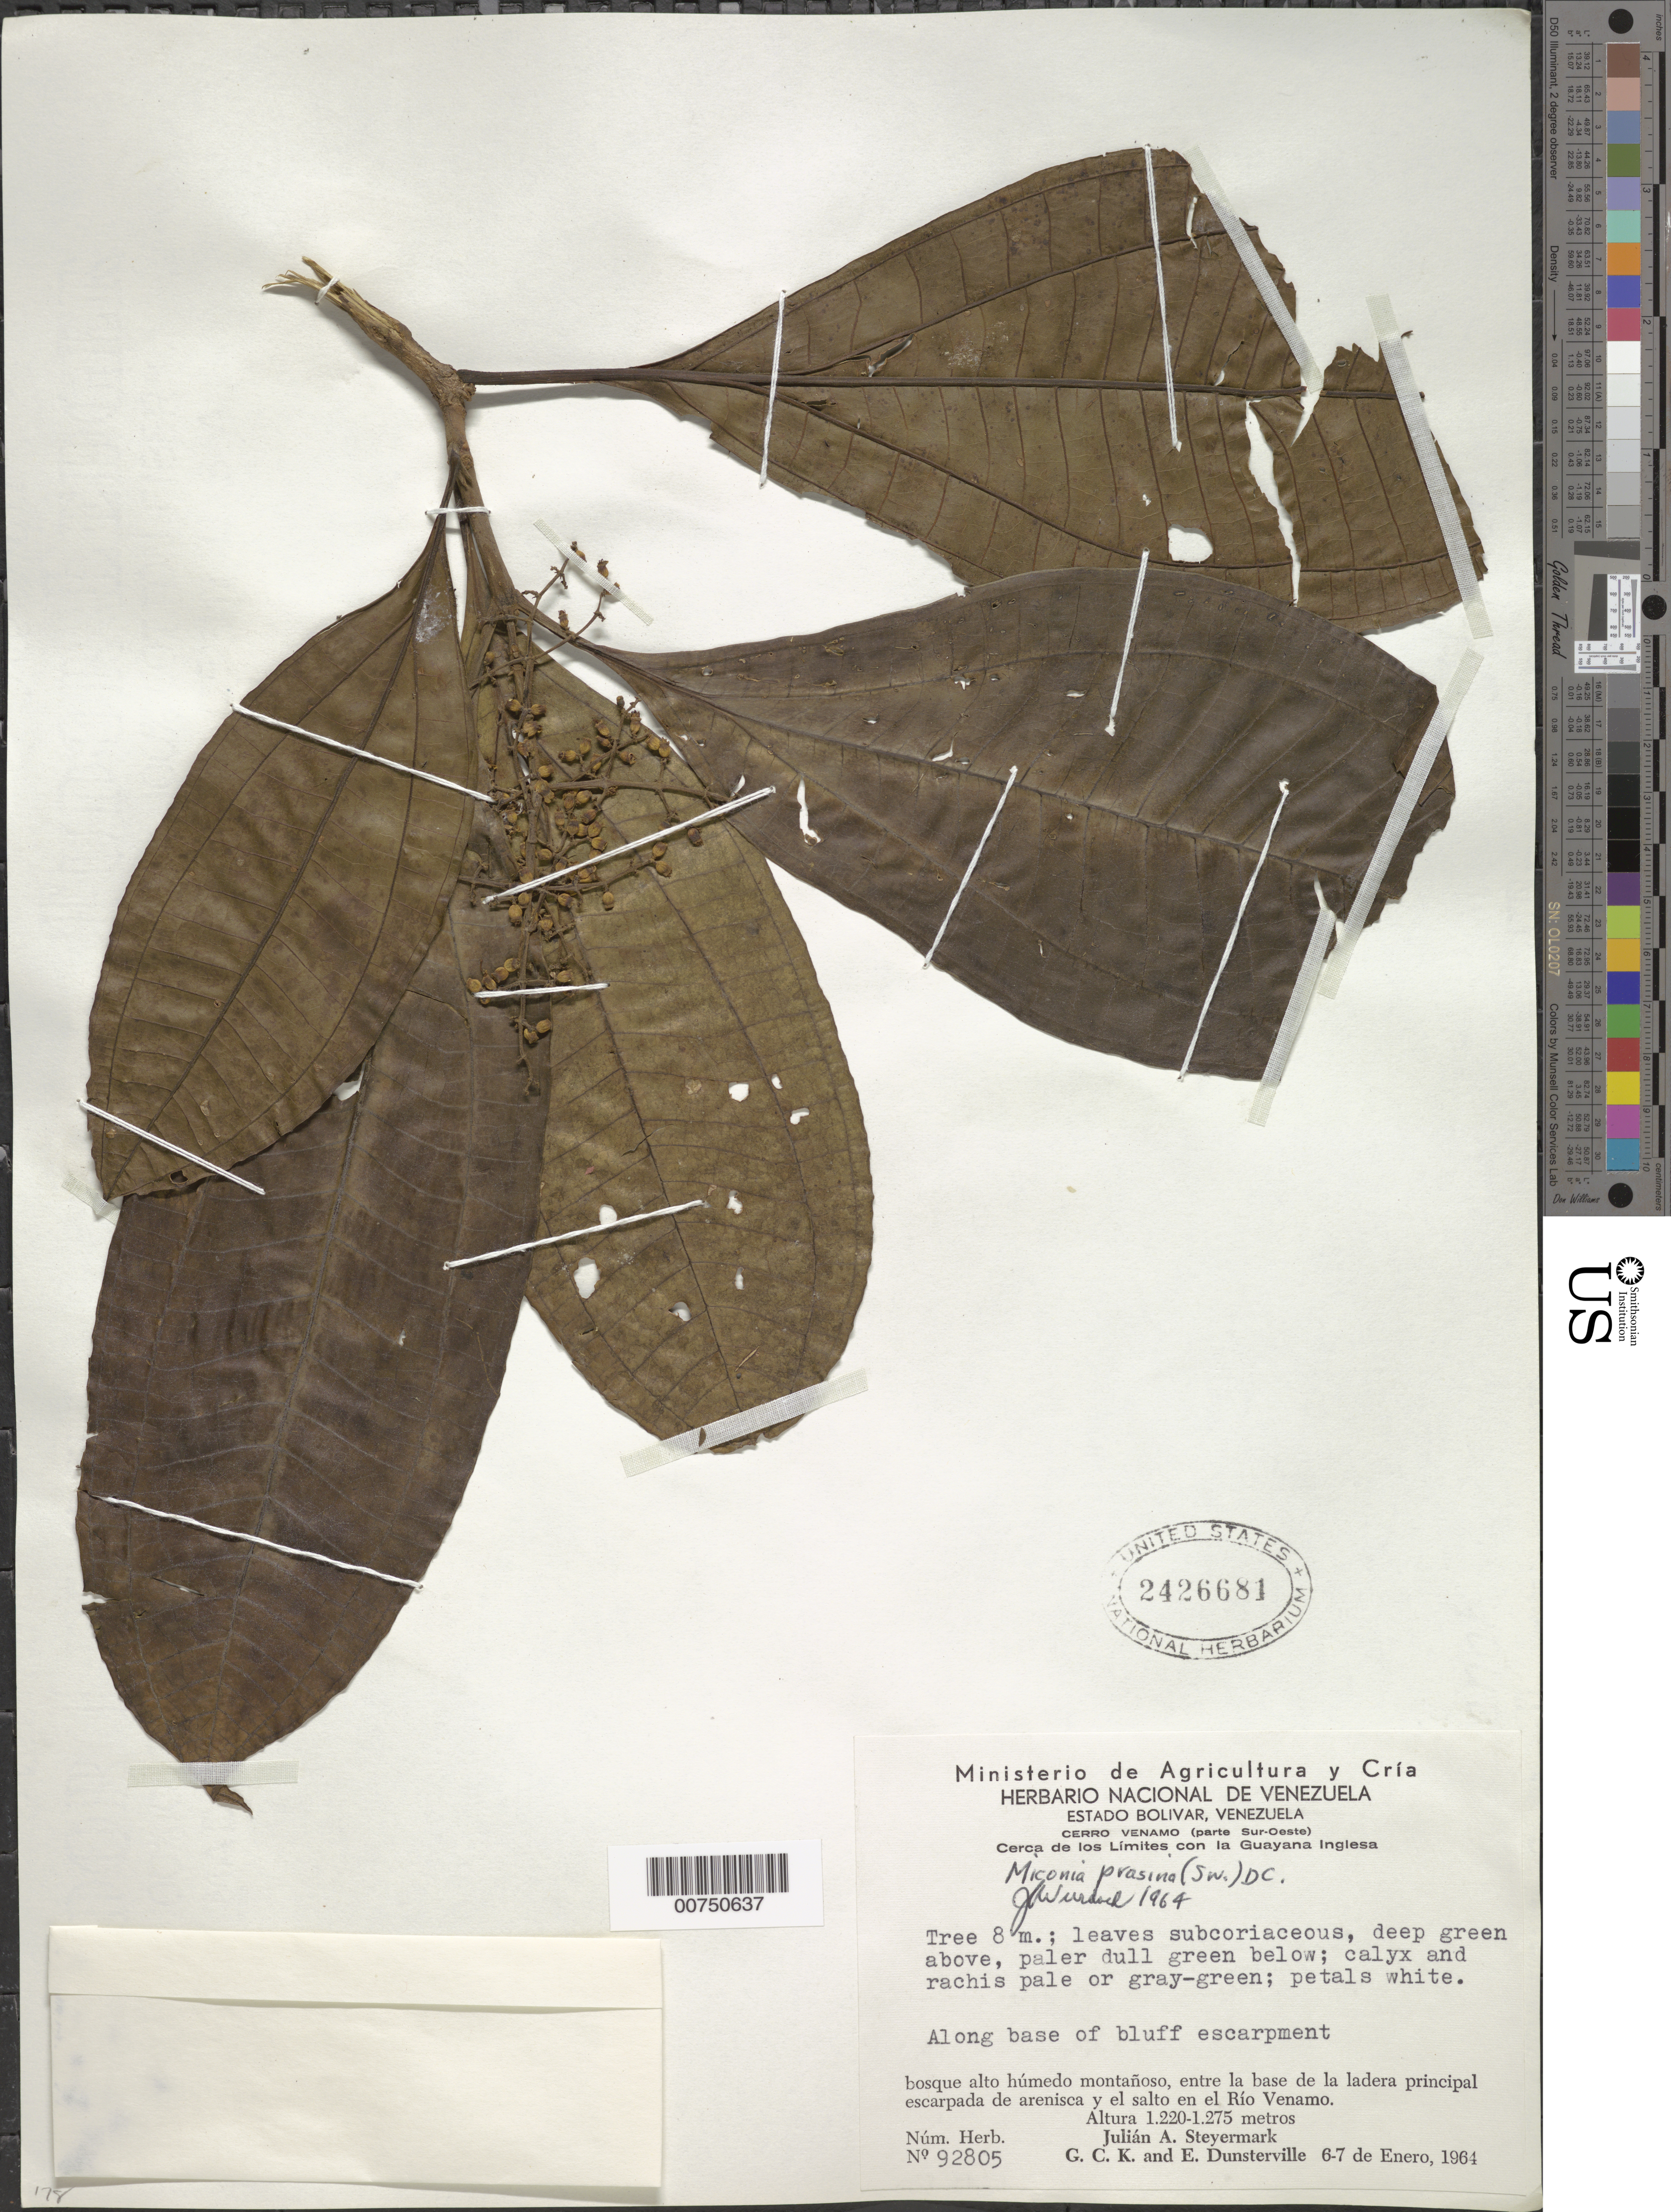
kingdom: Plantae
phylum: Tracheophyta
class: Magnoliopsida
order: Myrtales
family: Melastomataceae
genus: Miconia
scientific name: Miconia prasina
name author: (Sw.) DC.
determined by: Wurdack, John J., (US), US (UNITED STATES)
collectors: J. Steyermark, G. C. K. Dunsterville & E. Dunsterville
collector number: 92805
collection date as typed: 6-Jan-64 to 7-Jan-64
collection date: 1964-01-06/1964-01-07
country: Venezuela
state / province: Bolívar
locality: Cerro Venamo (parte Sur-Oeste), Río Venamo, cerca de los limites con la Guayana Inglesa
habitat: Base of buff escarpment; bosque alto humedo montanoso, entre la base de la ladera principal escarpada de arenisca y el salto en el rio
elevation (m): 1220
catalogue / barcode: US 2426681